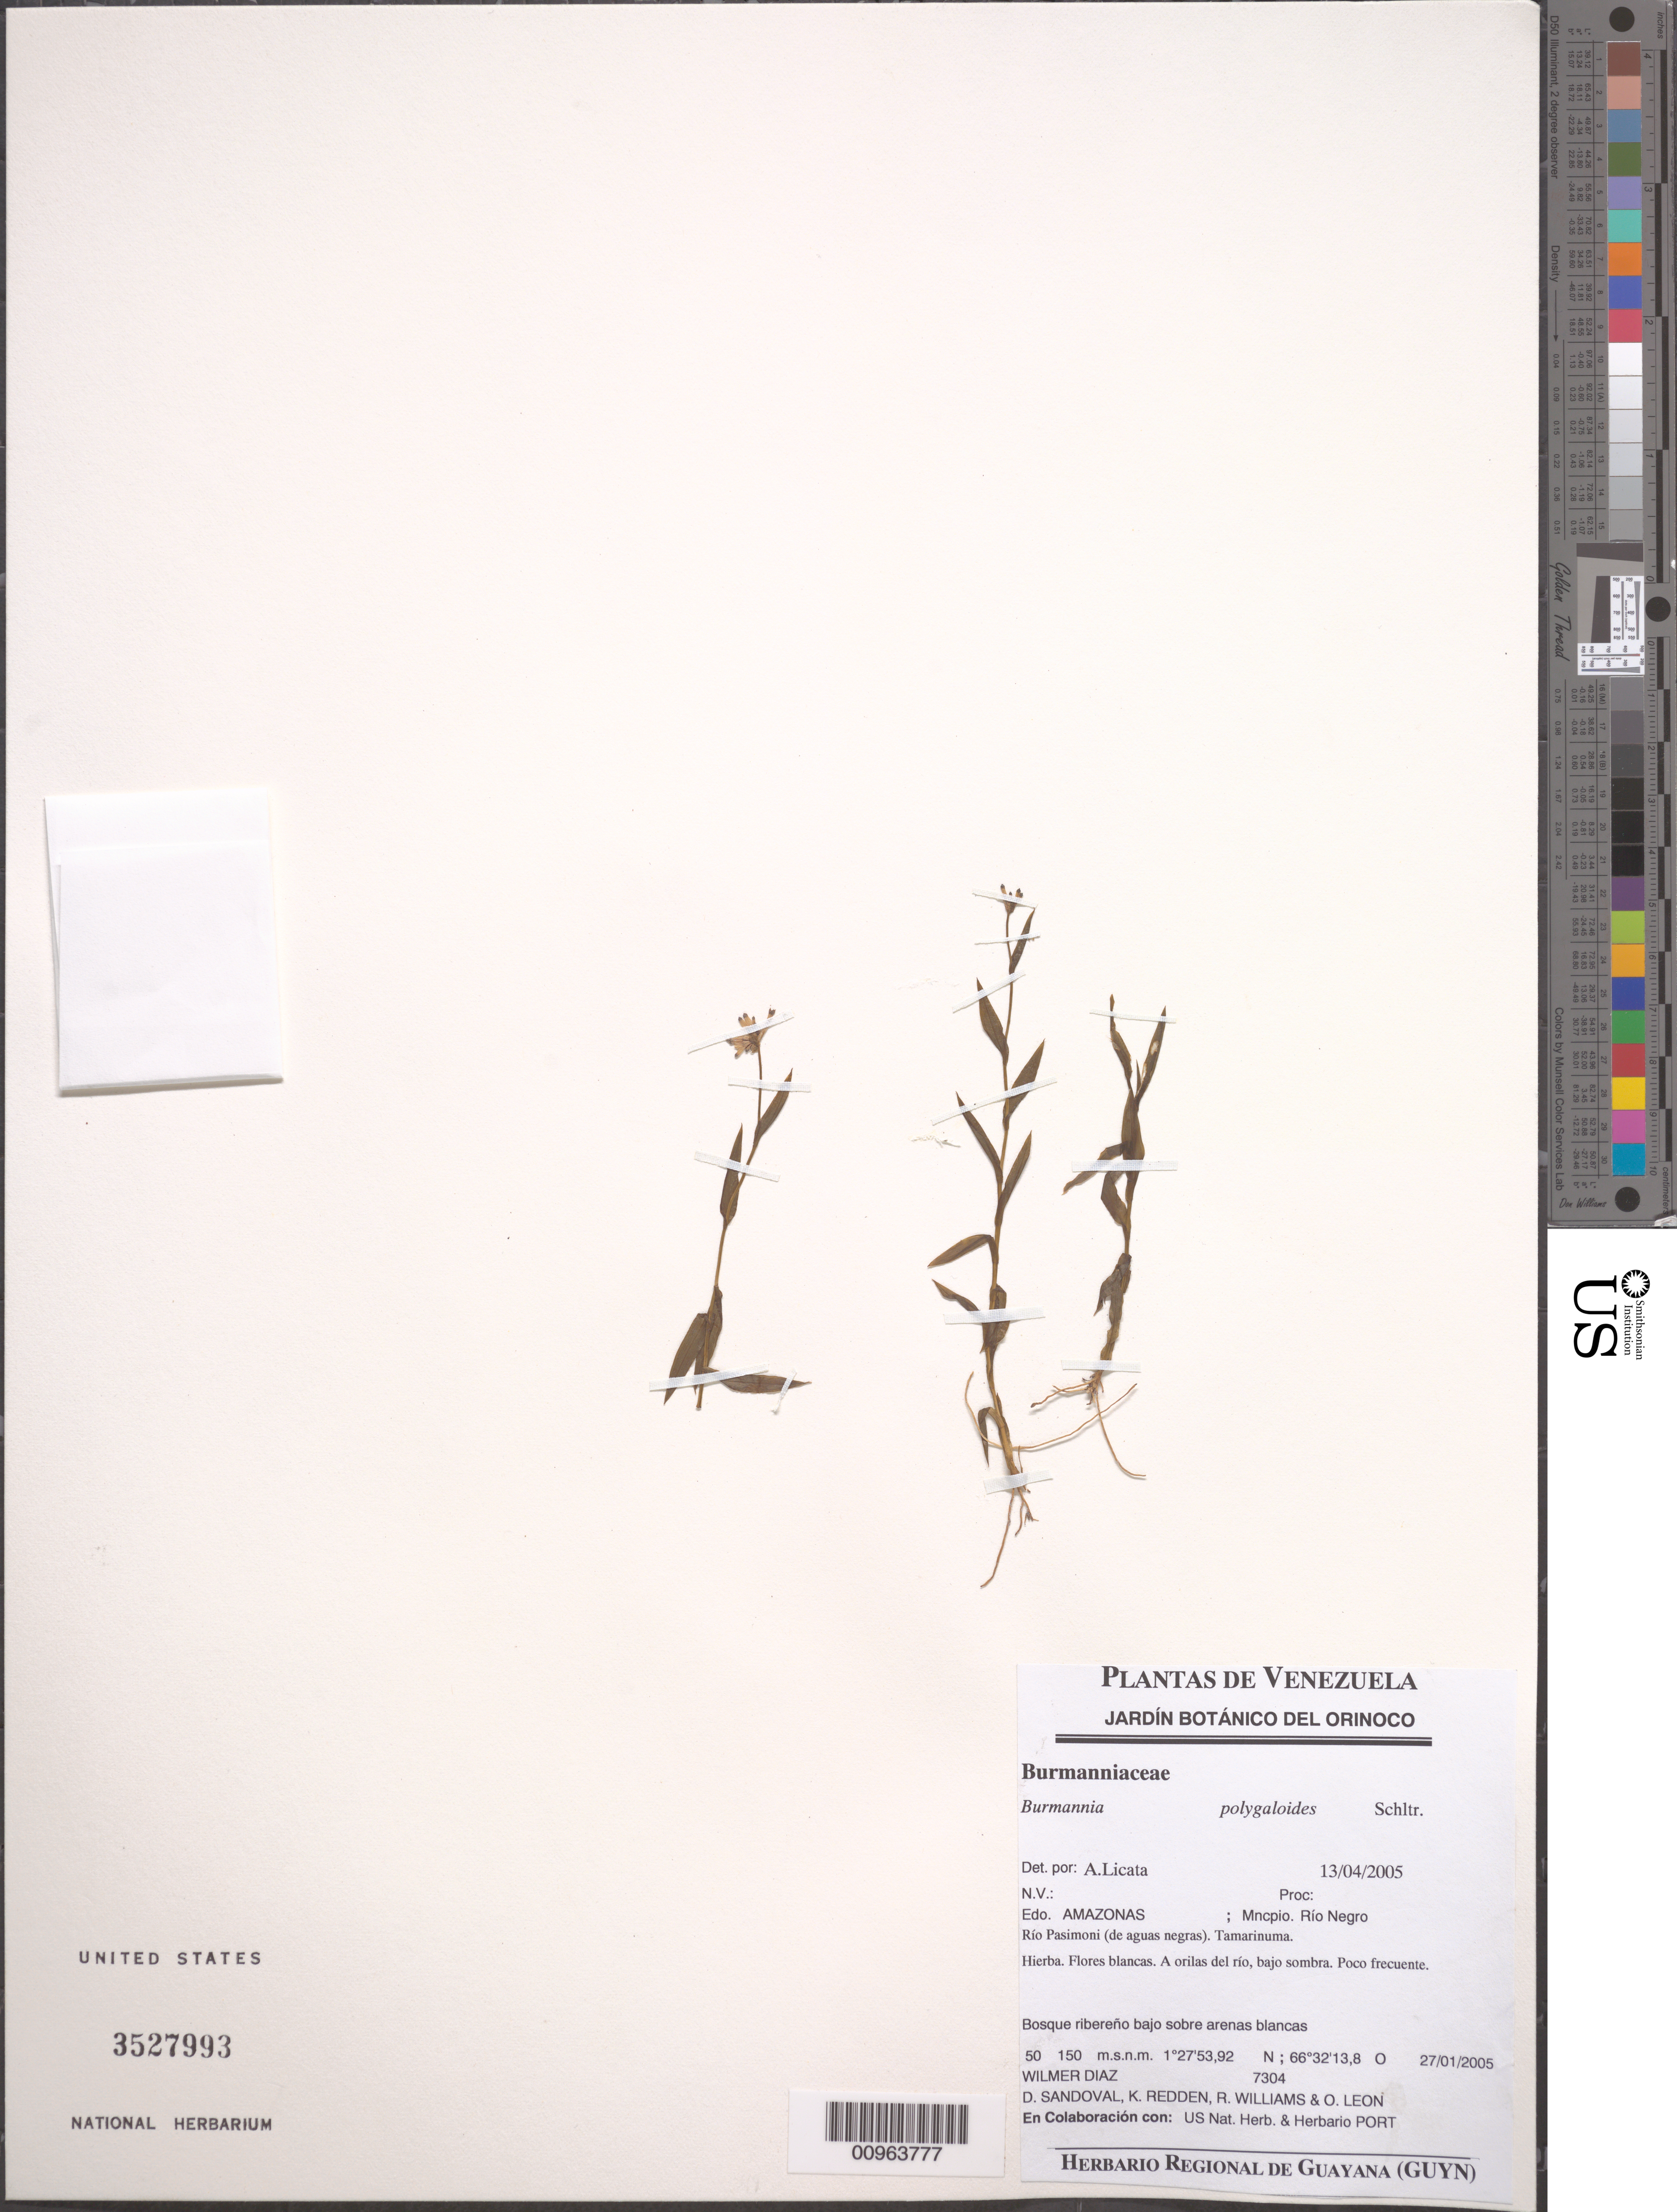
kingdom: Plantae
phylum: Tracheophyta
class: Liliopsida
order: Dioscoreales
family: Burmanniaceae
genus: Burmannia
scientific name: Burmannia polygaloides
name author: Schltr.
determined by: Licata, A., (PORT), Univ. Nac. Exp. de los Llanos Ezequiel Zamora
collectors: W. Díaz P., D. Sandoval, K. M. Redden, R. Williams & O. León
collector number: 7304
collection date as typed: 27-Jan-05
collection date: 2005-01-27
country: Venezuela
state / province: Amazonas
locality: Mun. Río Negro, Río Pasimoni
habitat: Bosque ribereño bajo sobre arenas blancas. A orillas del rio, bajo sombra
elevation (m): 50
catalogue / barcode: US 3527993